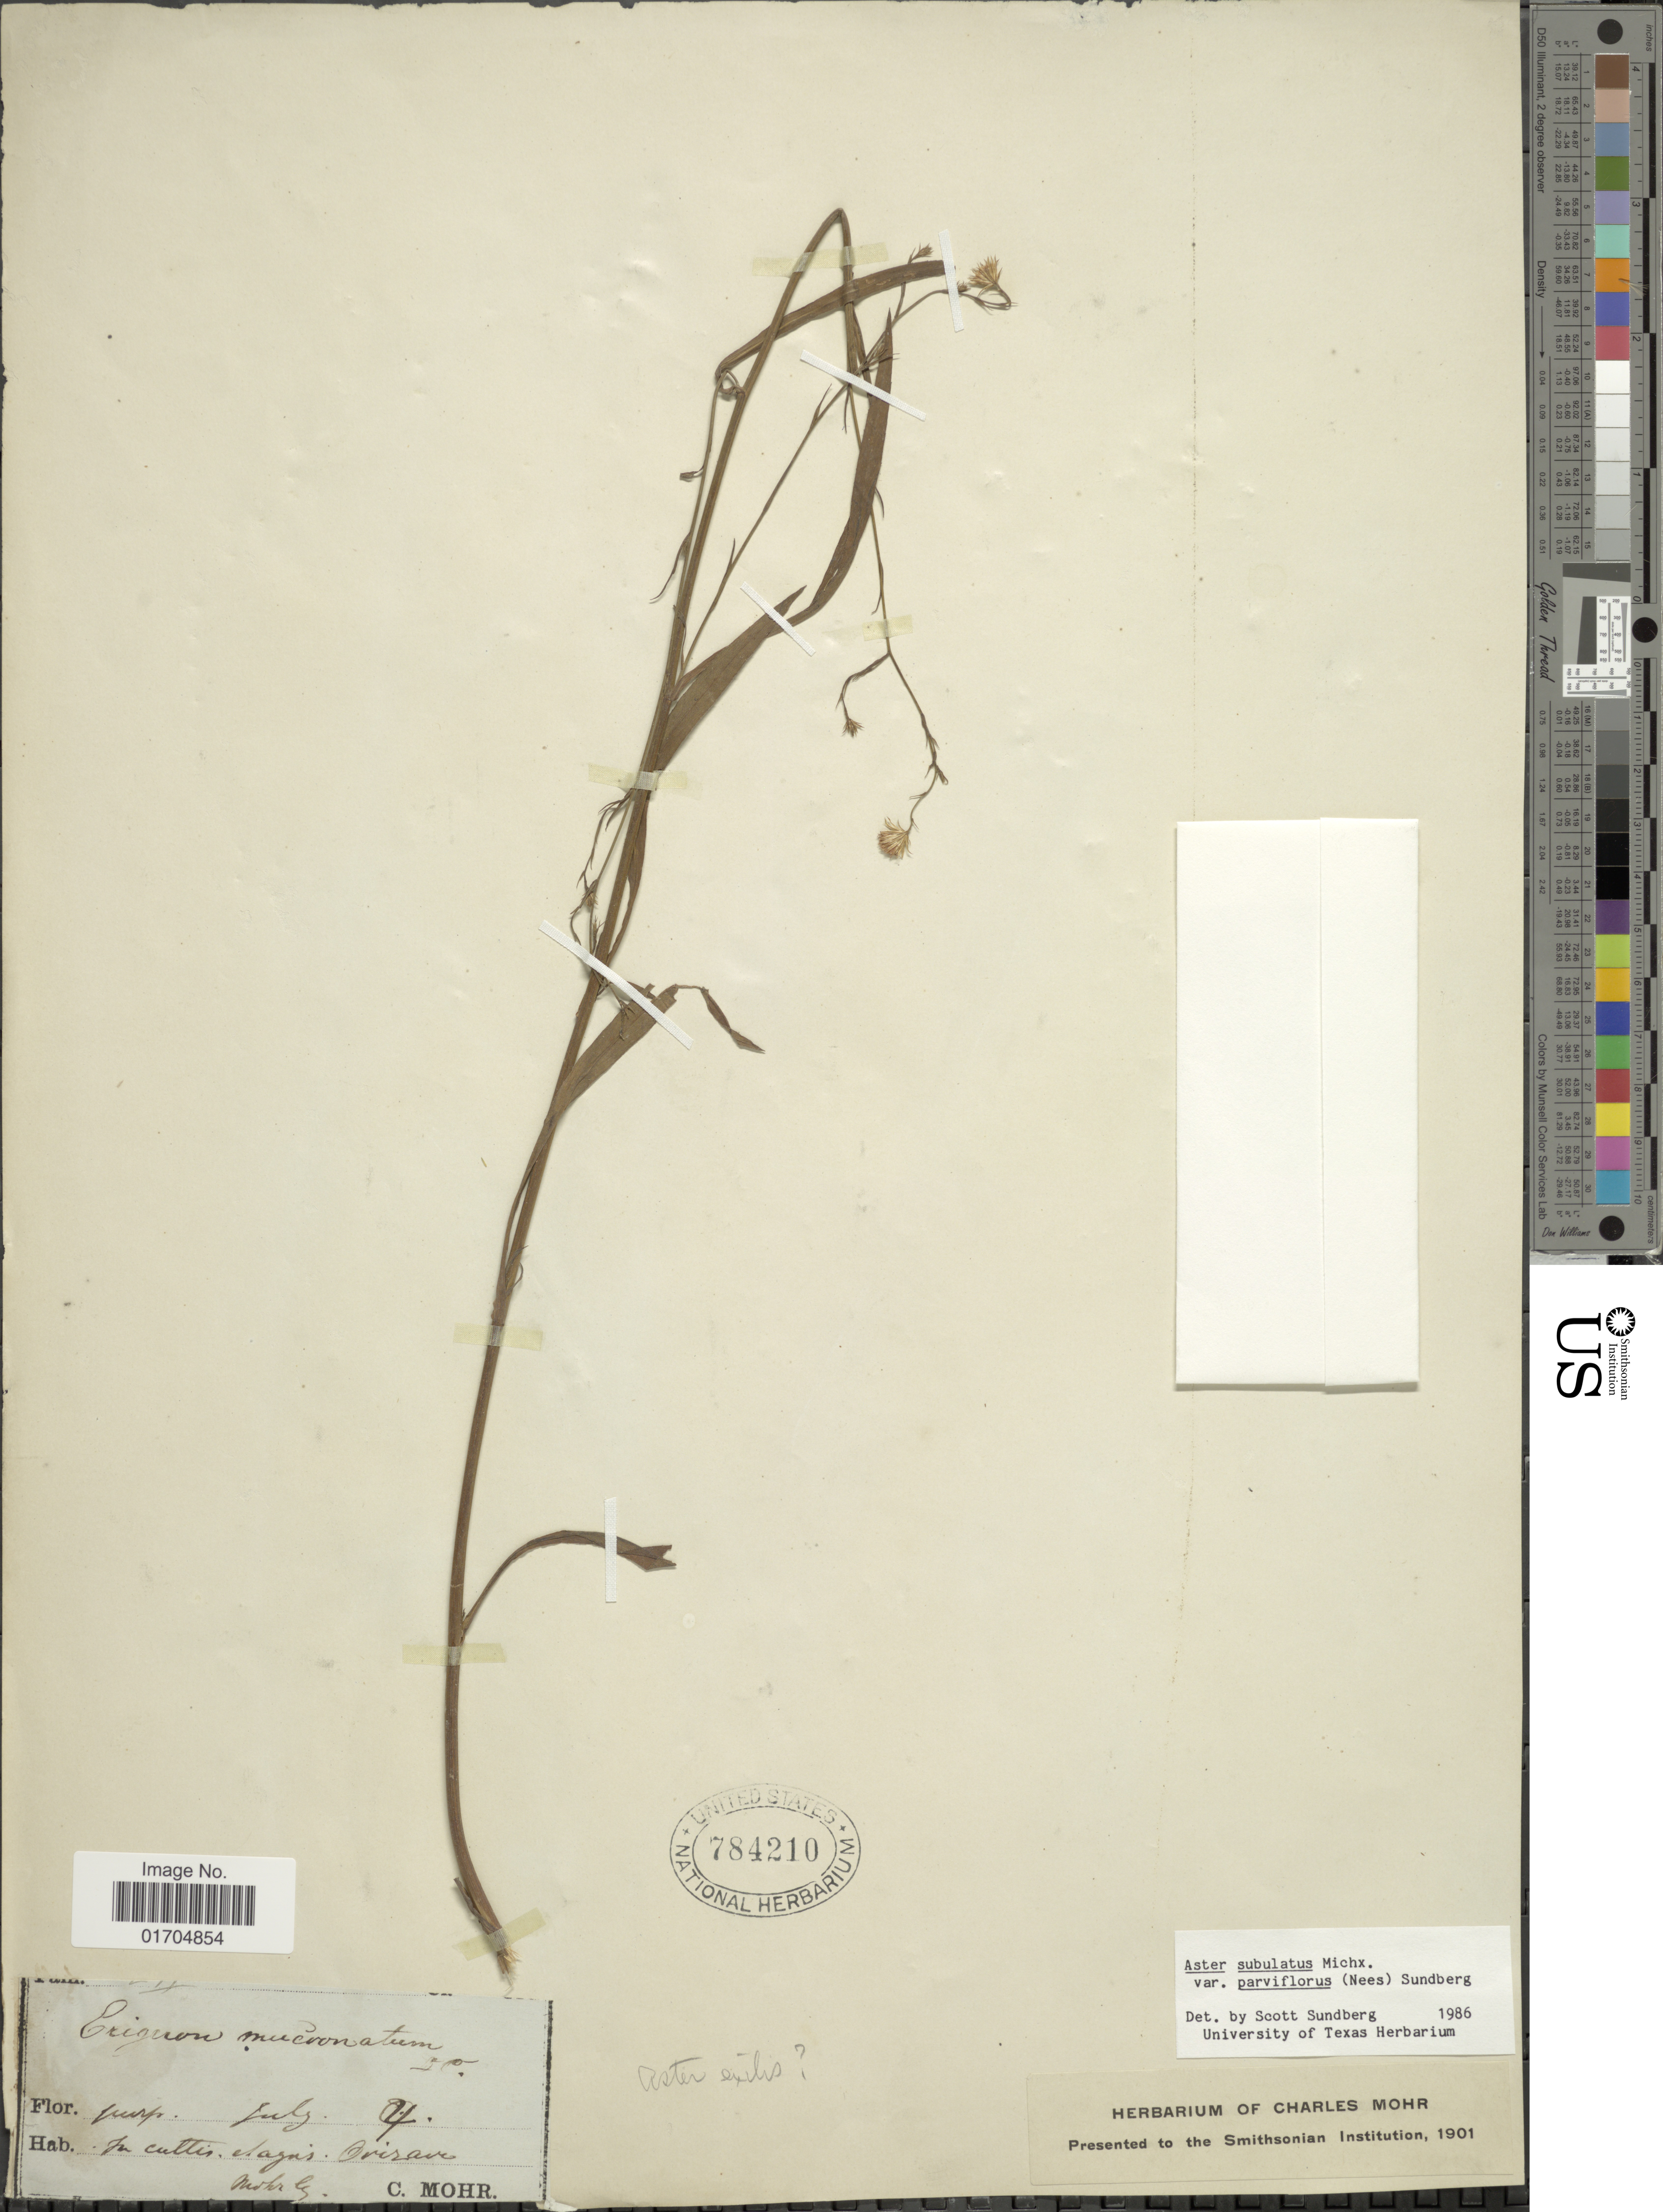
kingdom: Plantae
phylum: Tracheophyta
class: Magnoliopsida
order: Asterales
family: Asteraceae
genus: Symphyotrichum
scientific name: Symphyotrichum subulatum var. parviflorum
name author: (Nees) S.D. Sundb.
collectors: C. T. Mohr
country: Mexico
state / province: Veracruz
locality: In cultis Aagas, Orizava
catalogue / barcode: US 784210